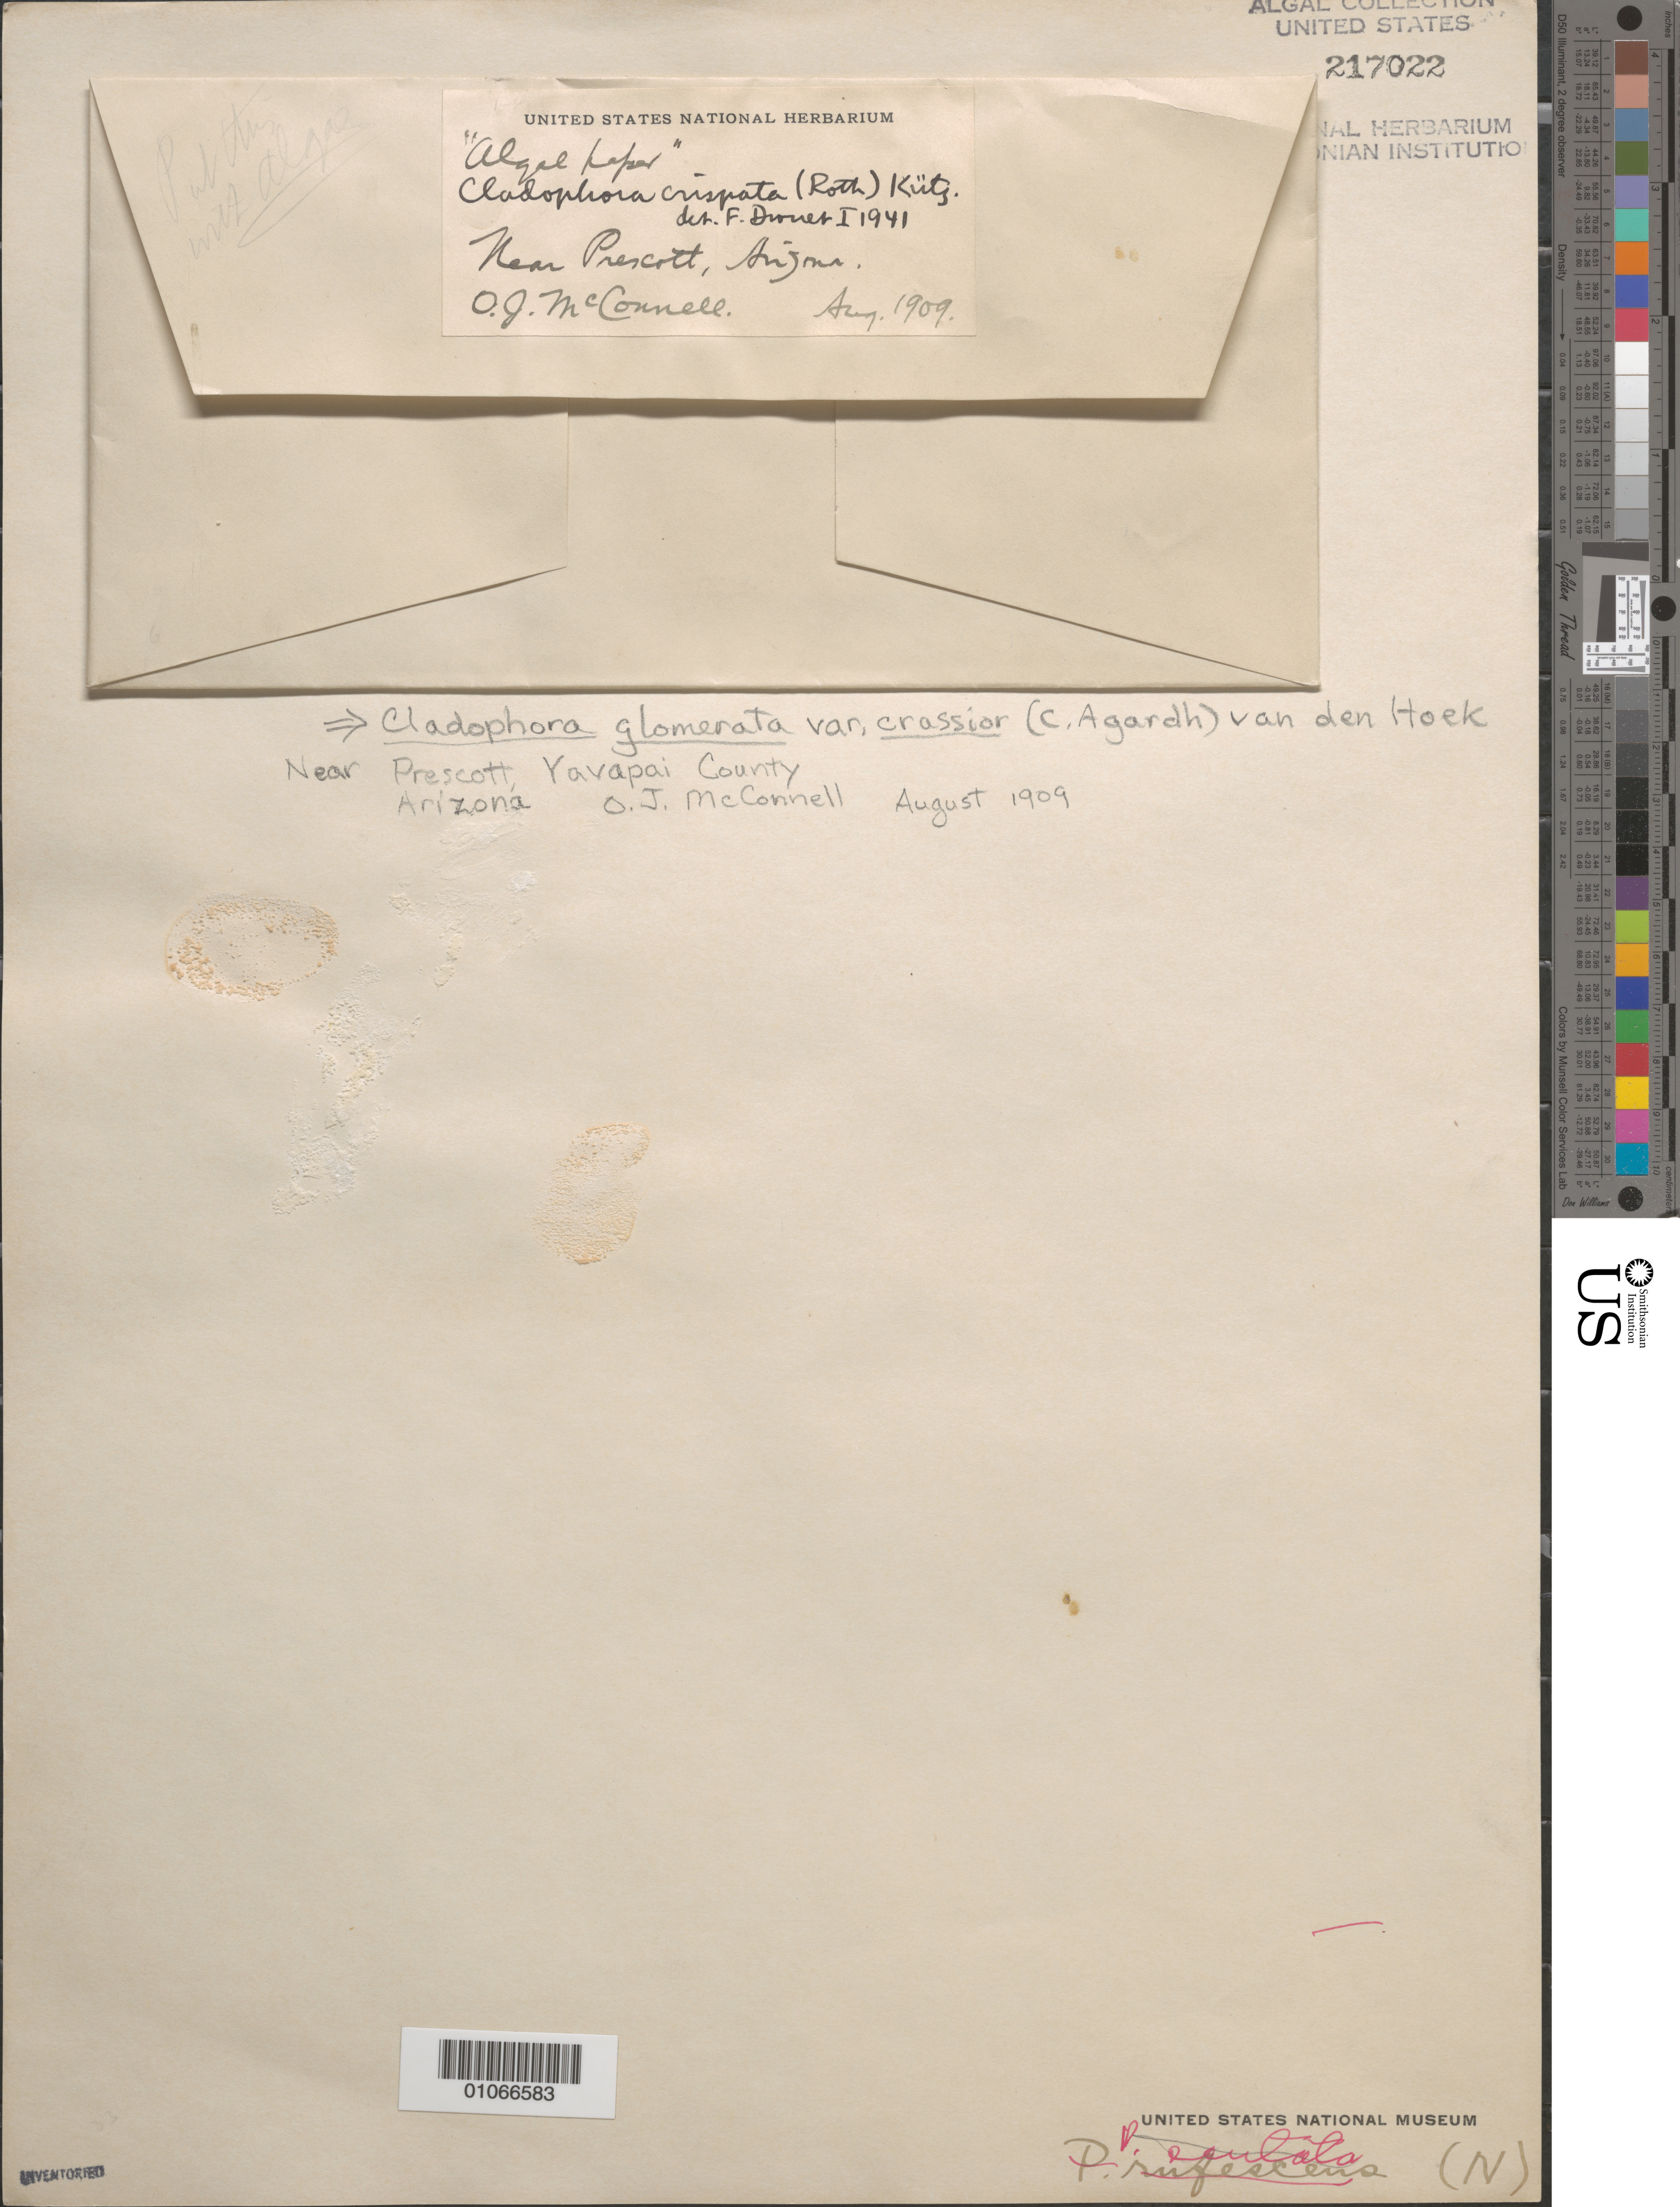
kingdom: Plantae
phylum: Chlorophyta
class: Ulvophyceae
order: Cladophorales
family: Cladophoraceae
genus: Cladophora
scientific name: Cladophora glomerata var. crassior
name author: (C. Agardh) C. Hoek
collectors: O. McConnell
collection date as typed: Aug 1909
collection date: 1909-08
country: United States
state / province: Arizona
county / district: Yavapai County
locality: Near Prescott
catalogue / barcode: US 217022